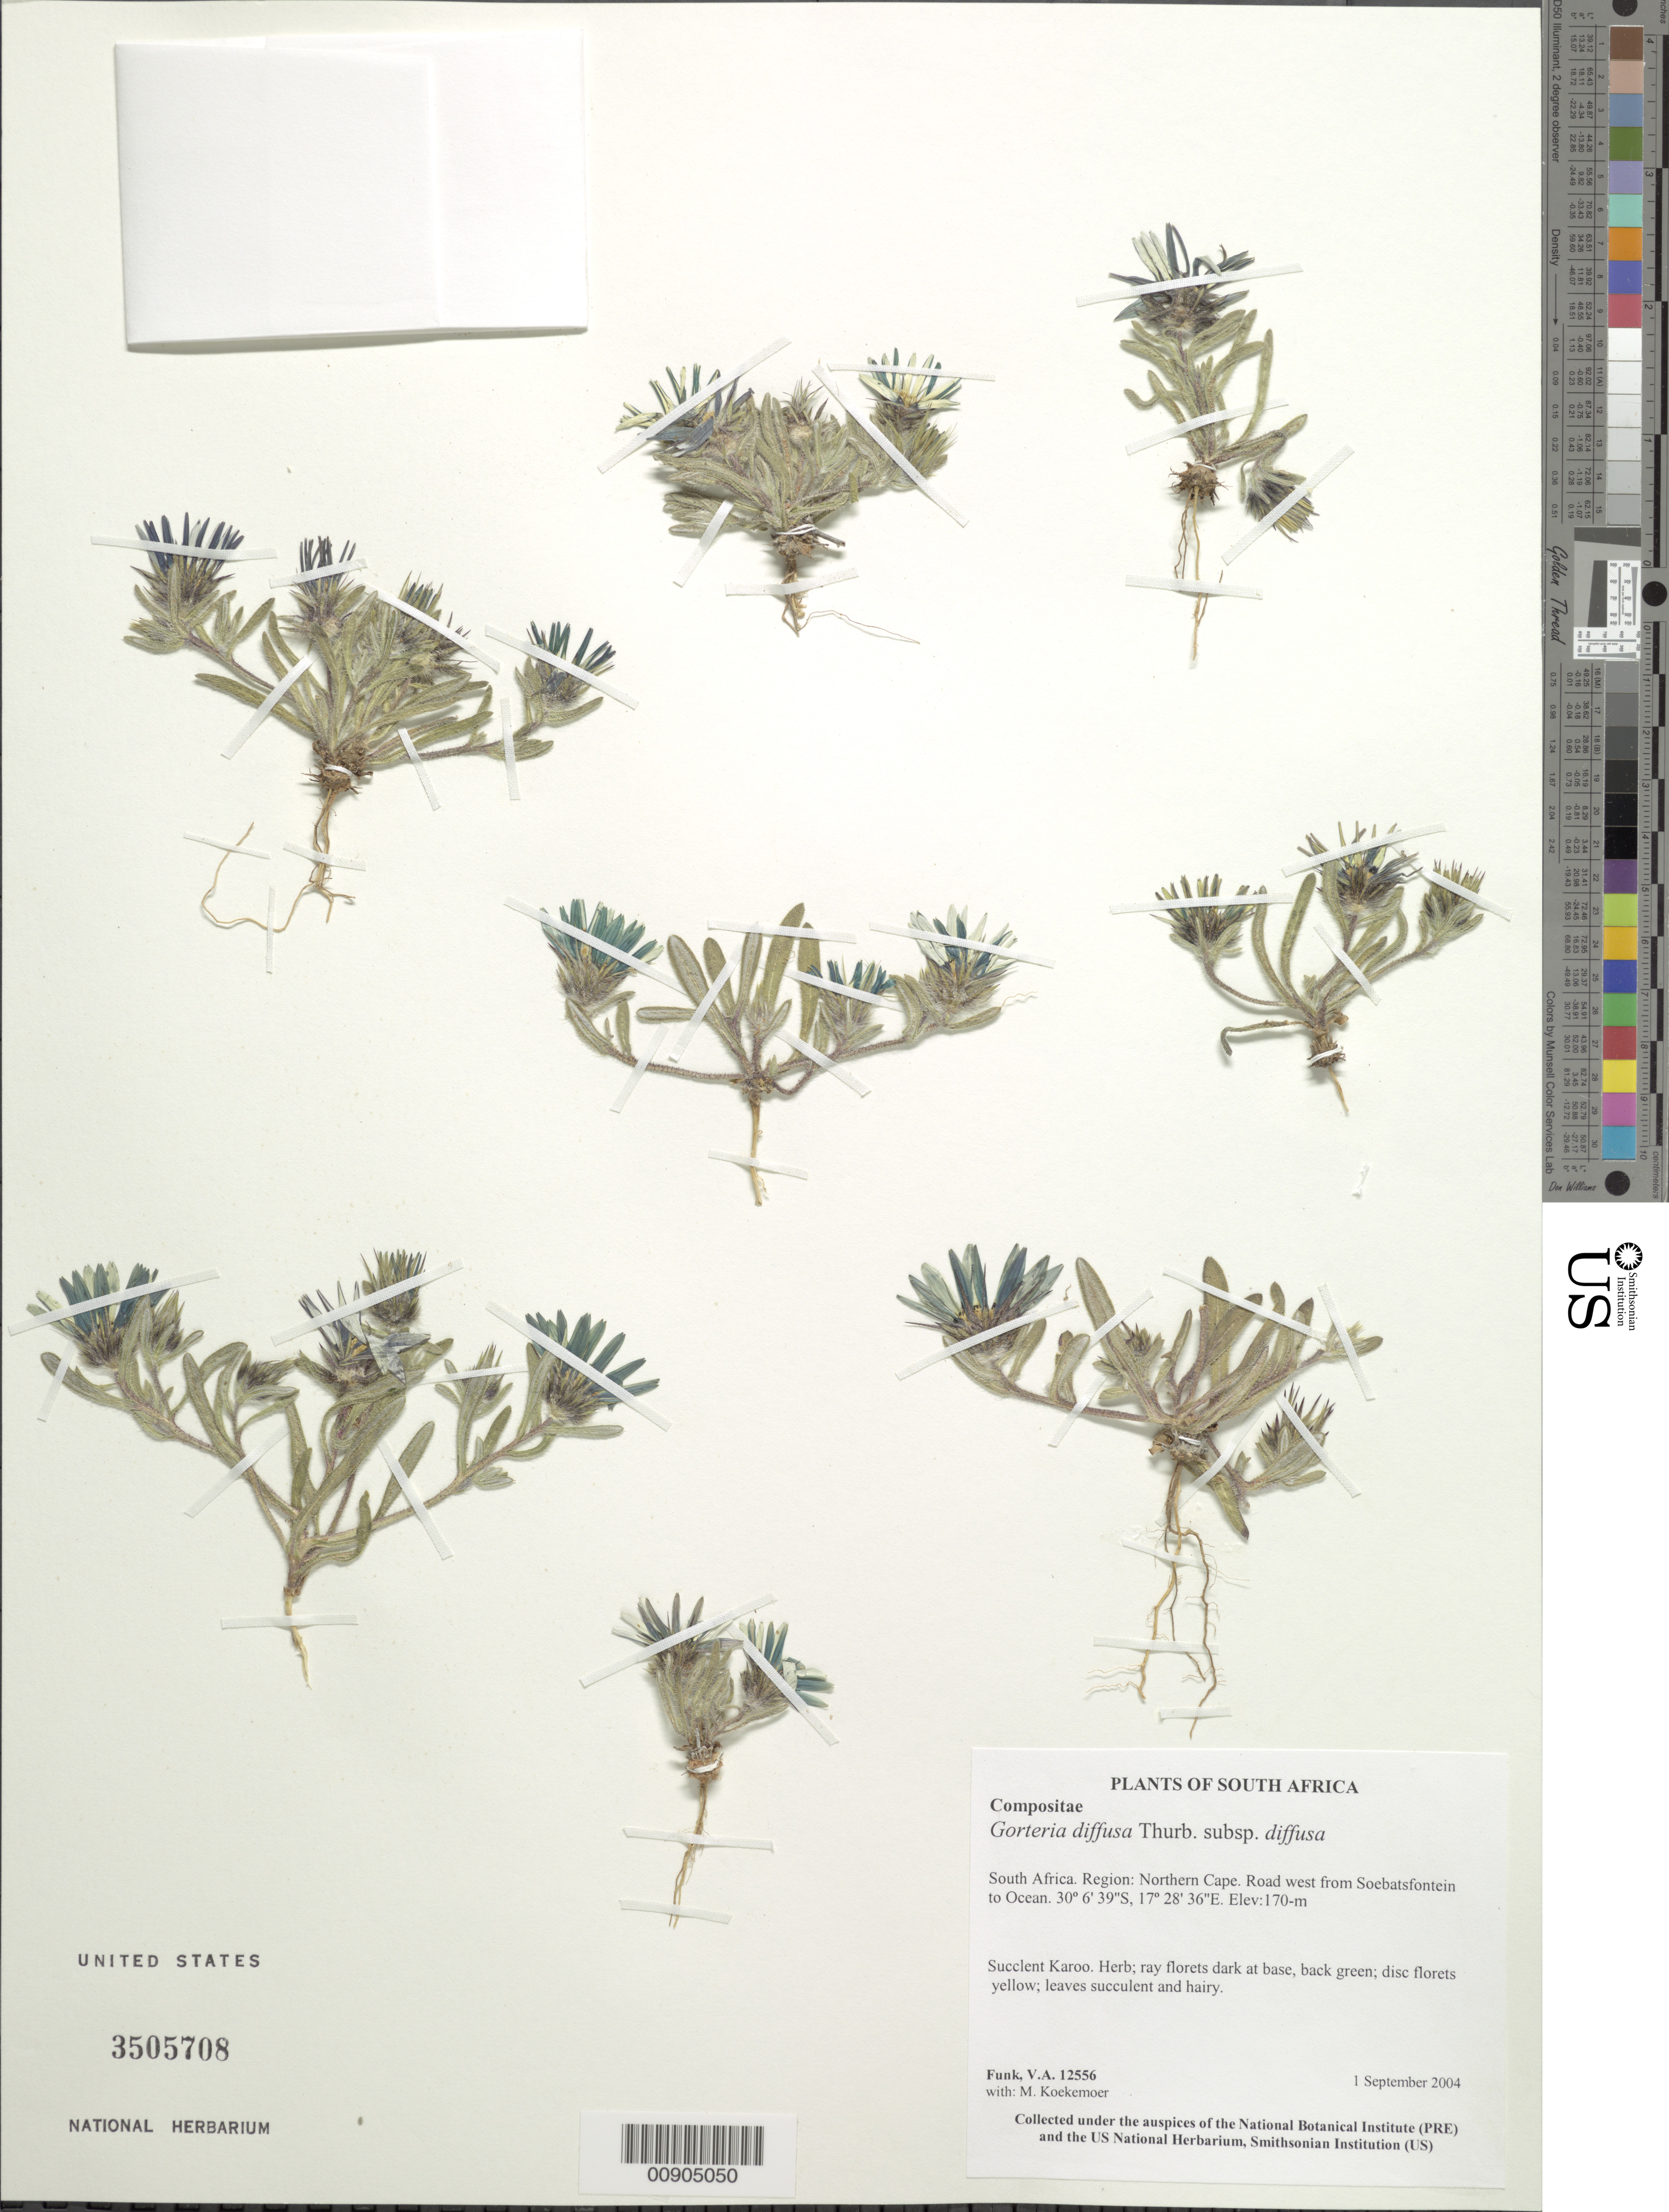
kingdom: Plantae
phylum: Tracheophyta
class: Magnoliopsida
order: Asterales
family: Asteraceae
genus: Gorteria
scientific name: Gorteria diffusa subsp. diffusa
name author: Thunb.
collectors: V. Funk & M. Koekemoer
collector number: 12556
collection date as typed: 1 September 2004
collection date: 2004-09-01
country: South Africa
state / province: Northern Cape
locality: Northern Cape, Namaqua National Park, road west from Soebatsfontein to ocean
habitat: Succulent karoo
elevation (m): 170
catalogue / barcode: US 3505708